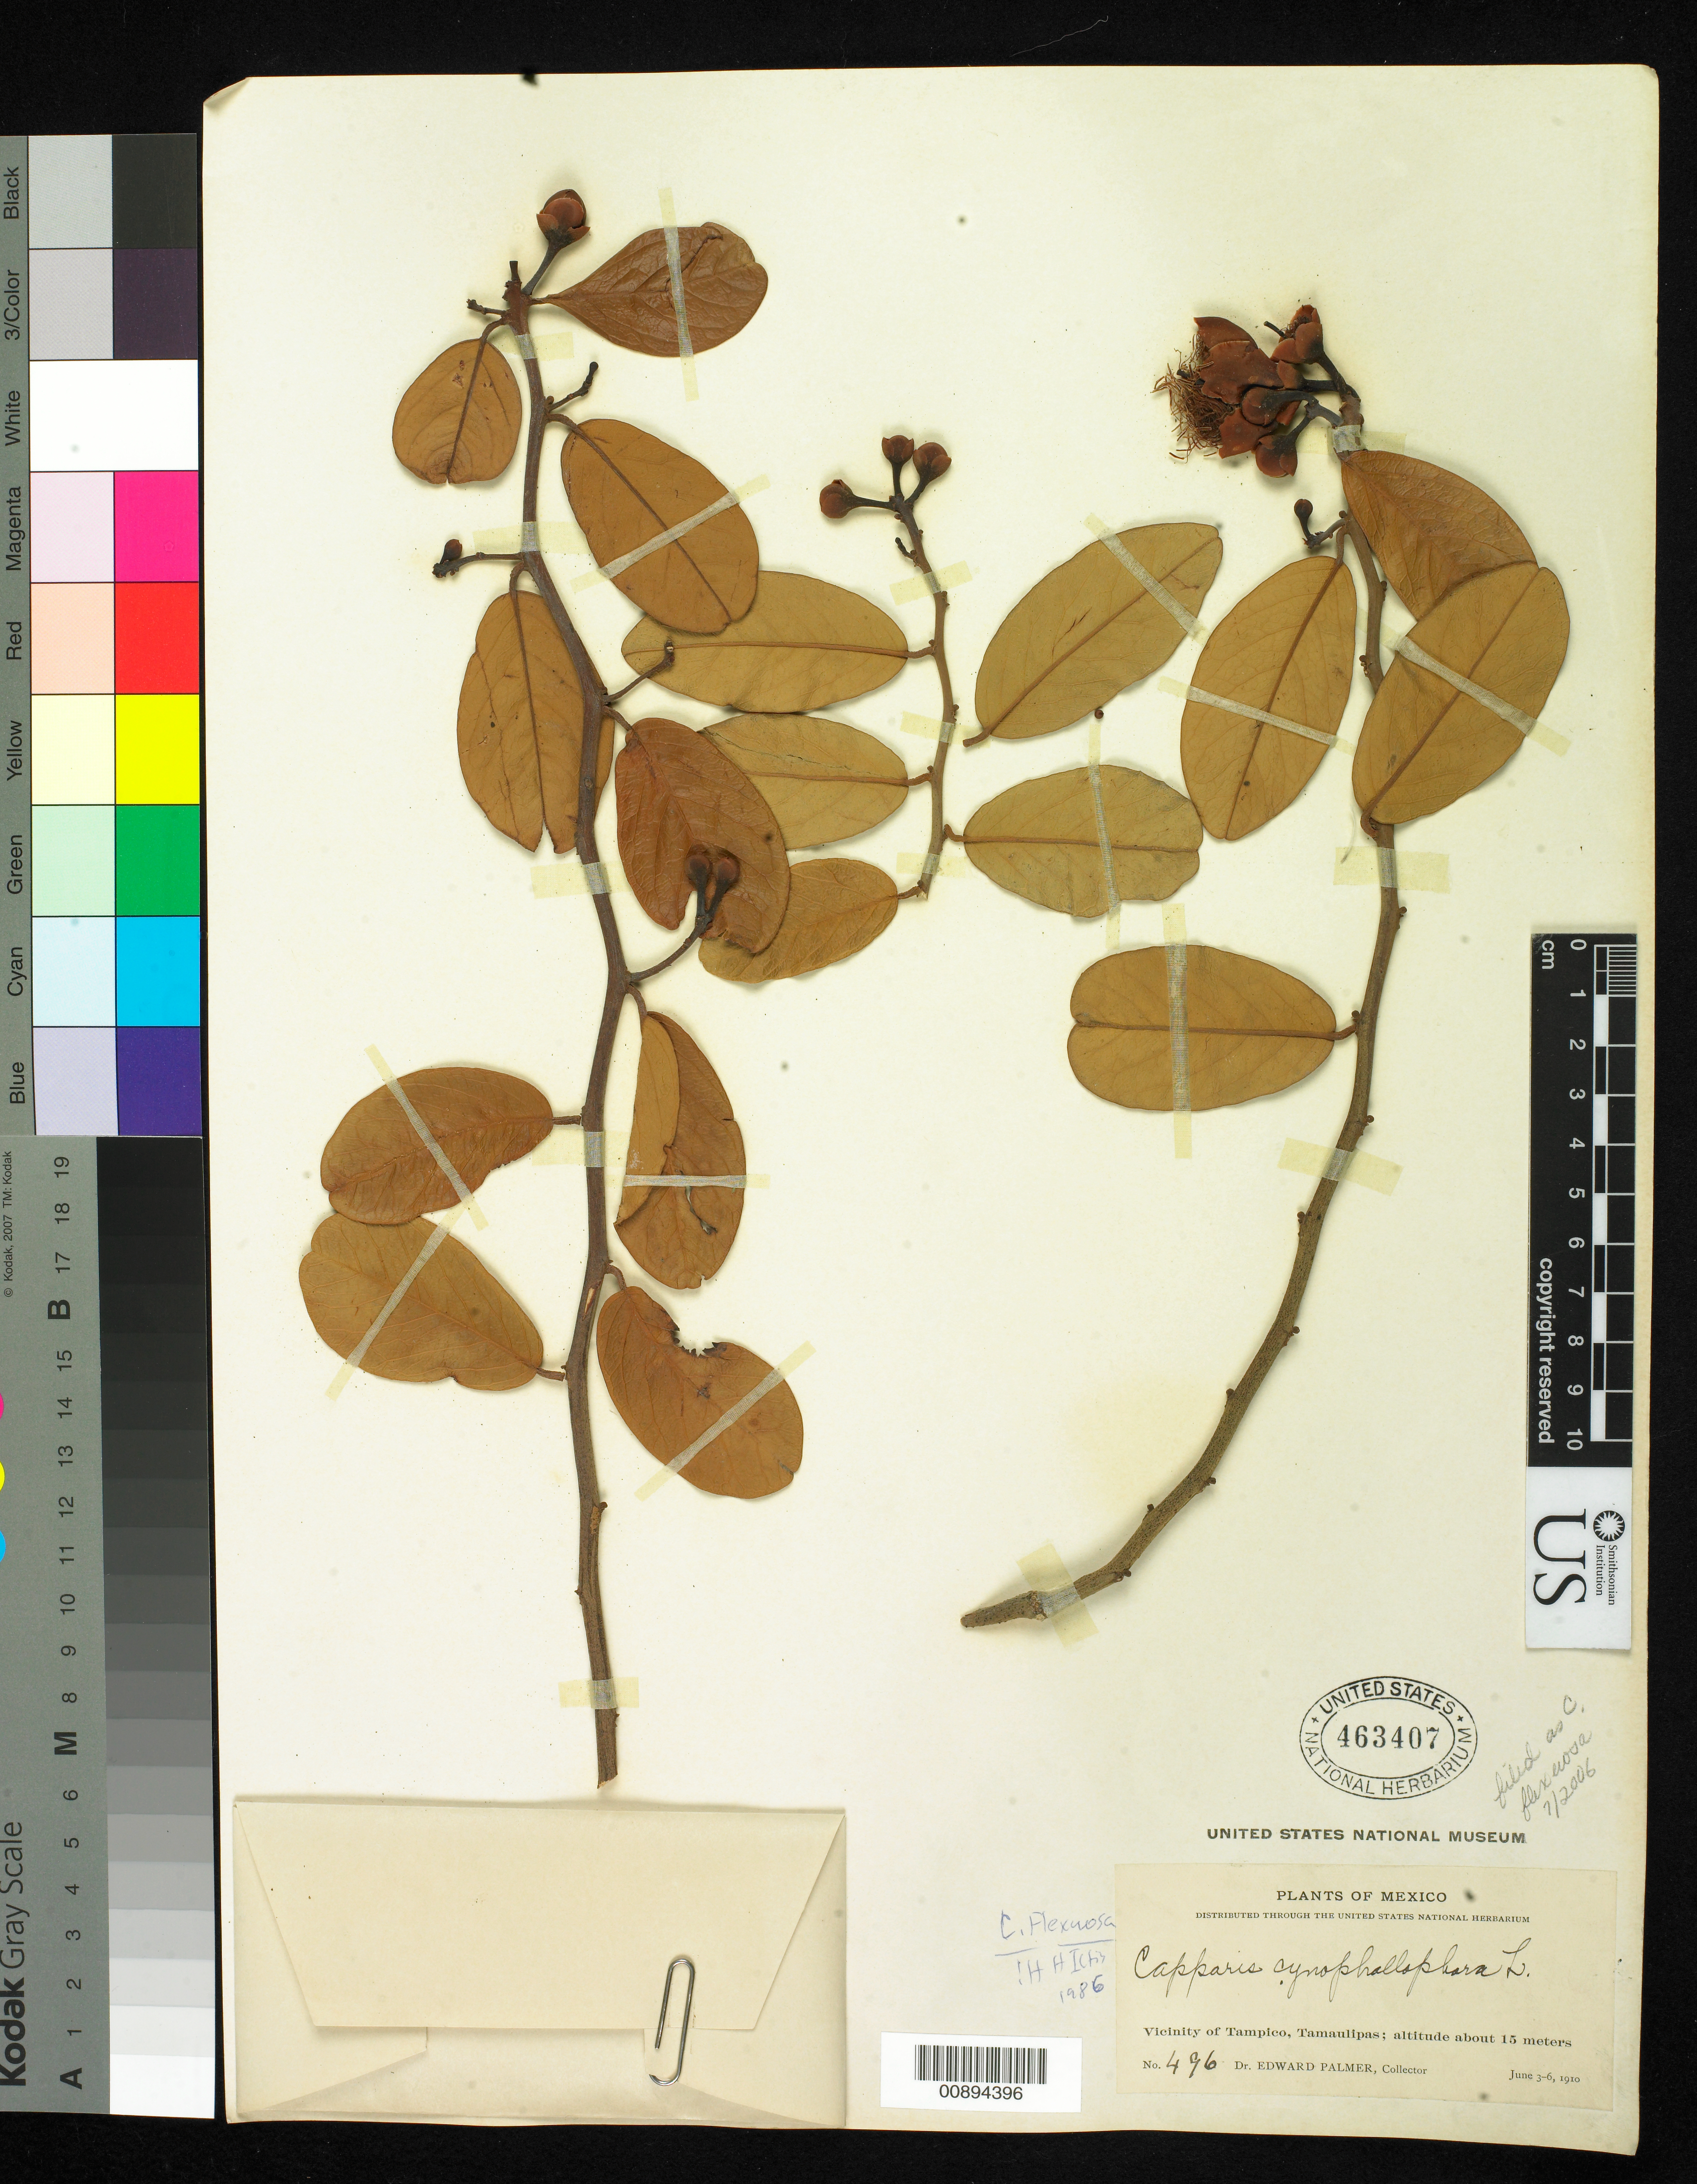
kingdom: Plantae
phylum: Tracheophyta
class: Magnoliopsida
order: Brassicales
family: Capparaceae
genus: Capparis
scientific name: Capparis flexuosa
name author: (L.) L.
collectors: E. Palmer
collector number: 496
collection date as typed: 03 Jun 1910 to 06 Jun 1910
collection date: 1910-06-03/1910-06-06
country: Mexico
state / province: Tamaulipas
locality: Vicinity of Tampico, Tamaulipas.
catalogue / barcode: US 463407